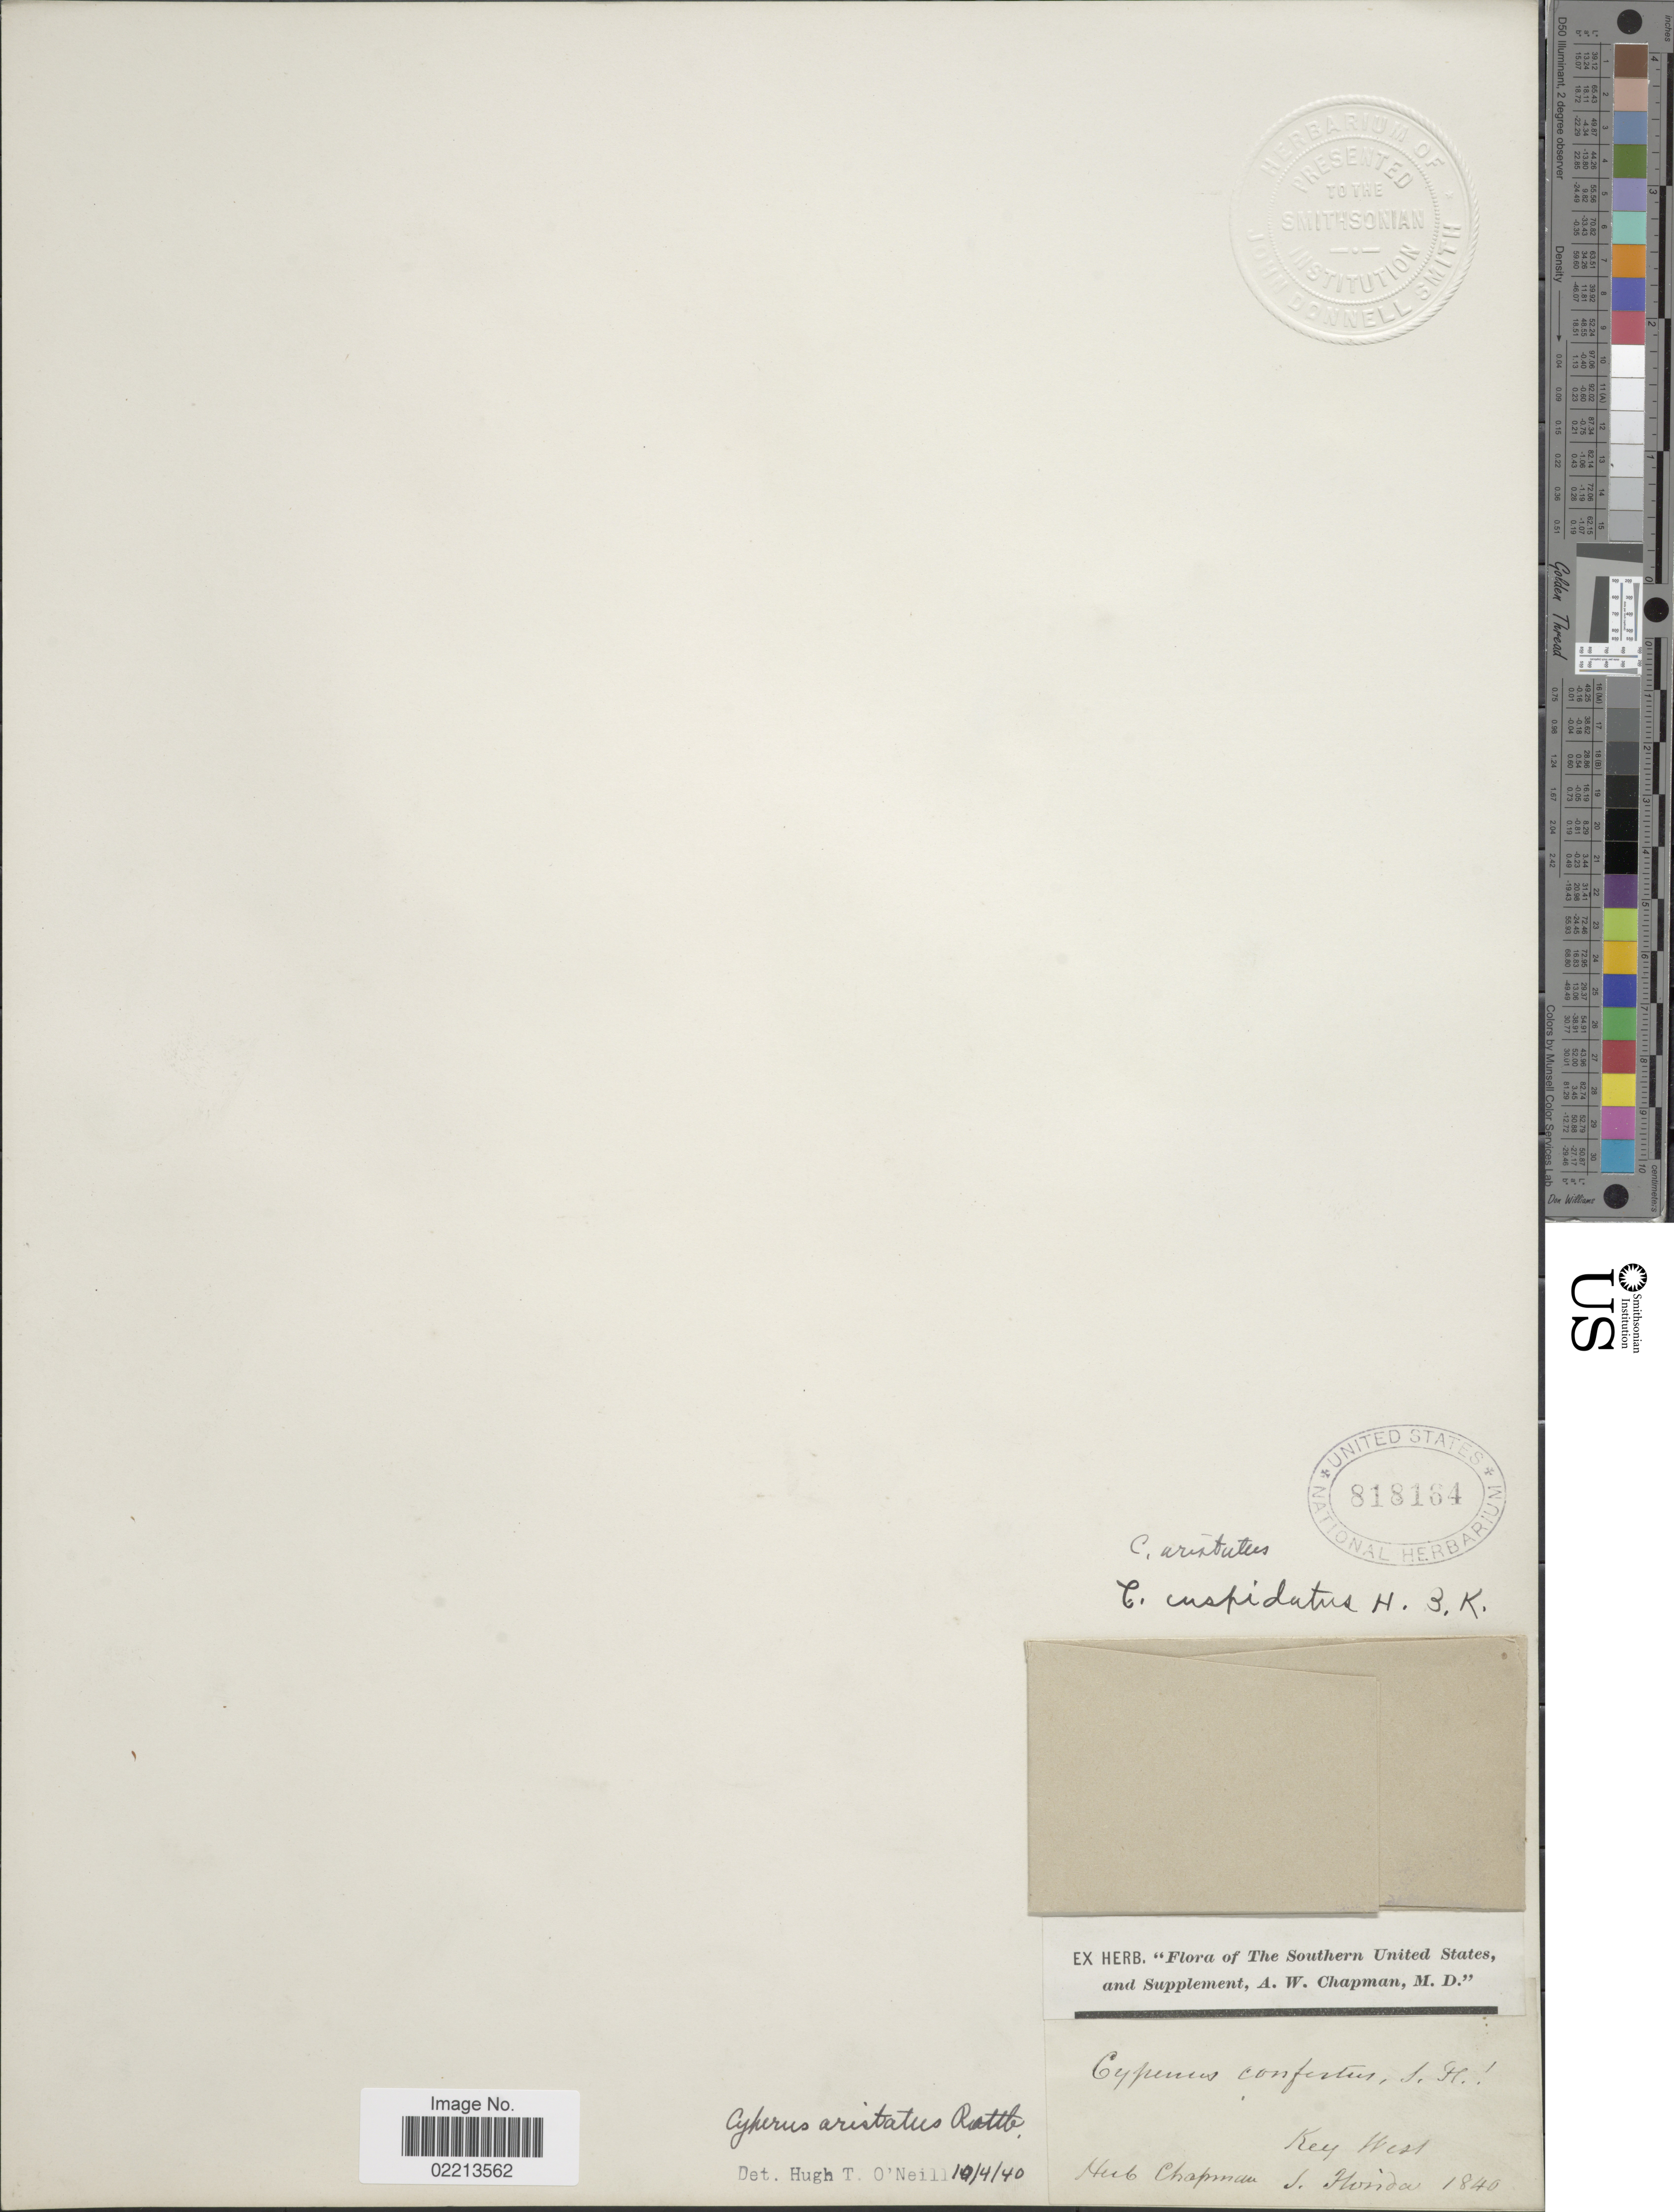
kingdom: Plantae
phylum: Tracheophyta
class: Liliopsida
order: Poales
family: Cyperaceae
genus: Cyperus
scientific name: Cyperus squarrosus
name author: L.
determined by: Strong, Mark T., (BOT), Smithsonian Institution - National Museum of Natural History (UNITED STATES)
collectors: ex herb. A.W. Chapman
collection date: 1840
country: United States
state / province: Florida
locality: Key West, S. Florida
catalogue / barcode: US 818164